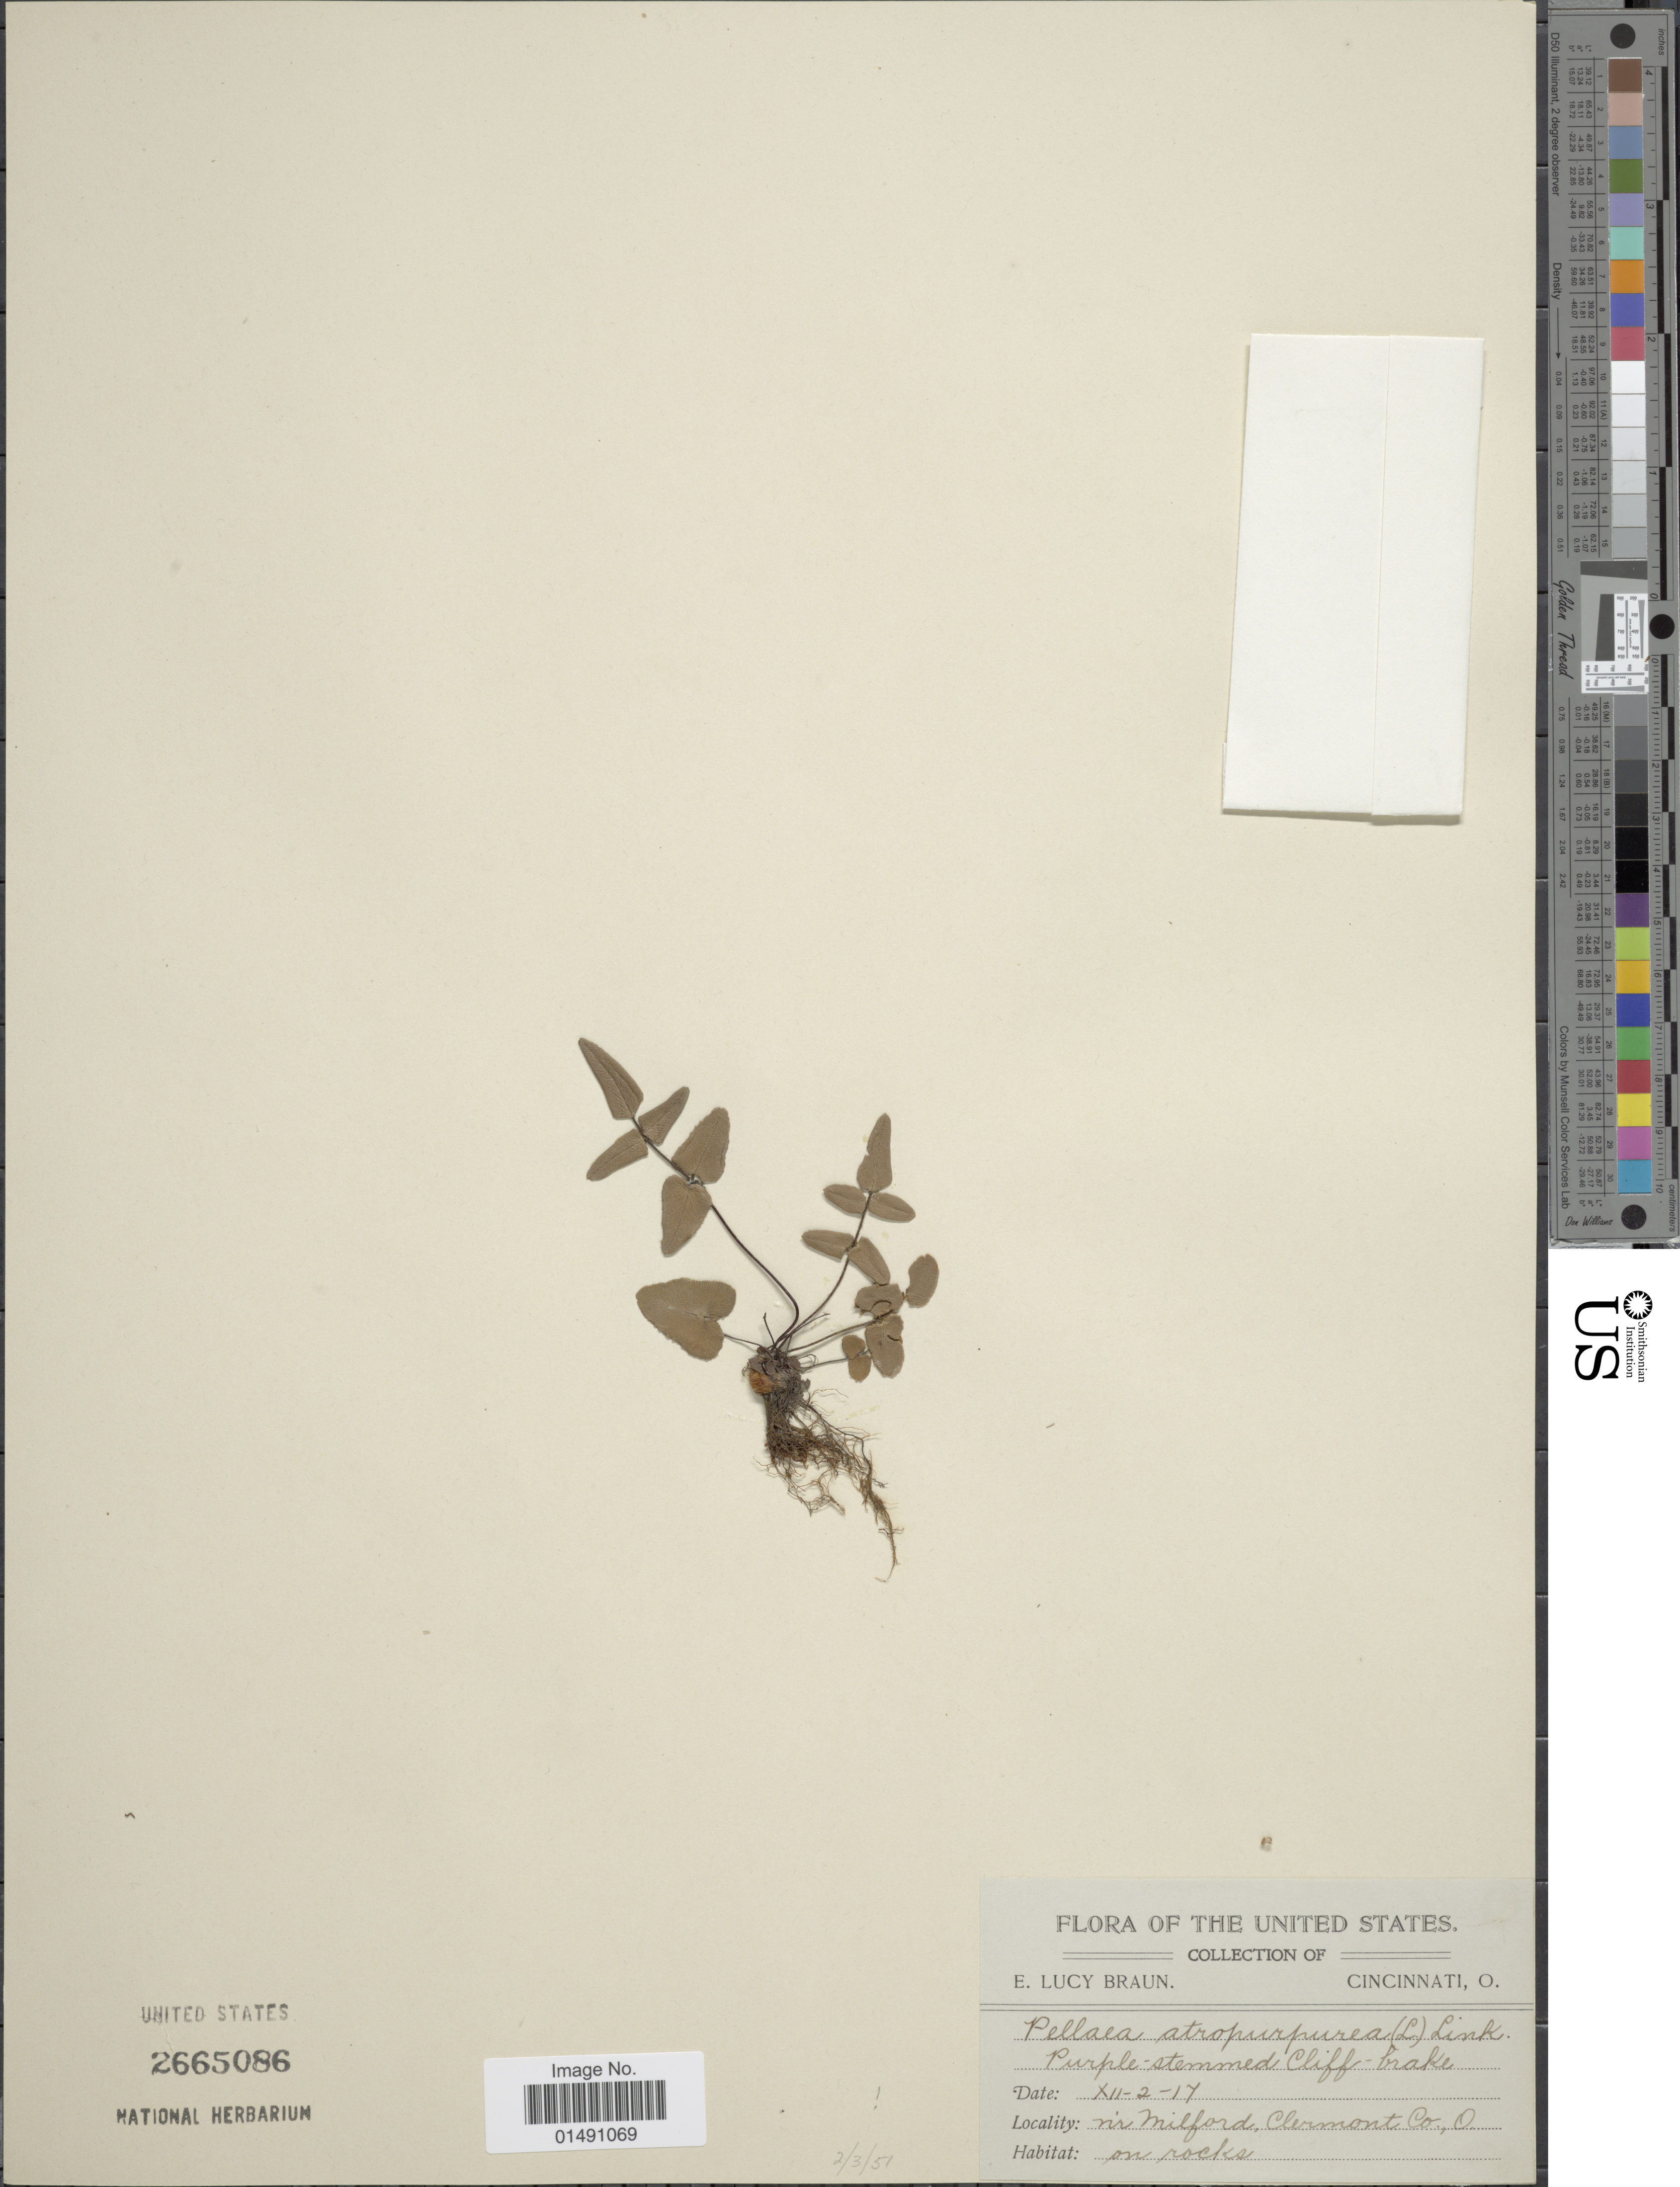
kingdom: Plantae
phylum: Tracheophyta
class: Polypodiopsida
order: Polypodiales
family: Pteridaceae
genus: Pellaea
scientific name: Pellaea atropurpurea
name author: (L.) Link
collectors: E. L. Braun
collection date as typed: Transcribed d/m/y: 2/12/17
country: United States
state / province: Ohio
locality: Nr Milford, Clermont Co.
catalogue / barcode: US 2665086